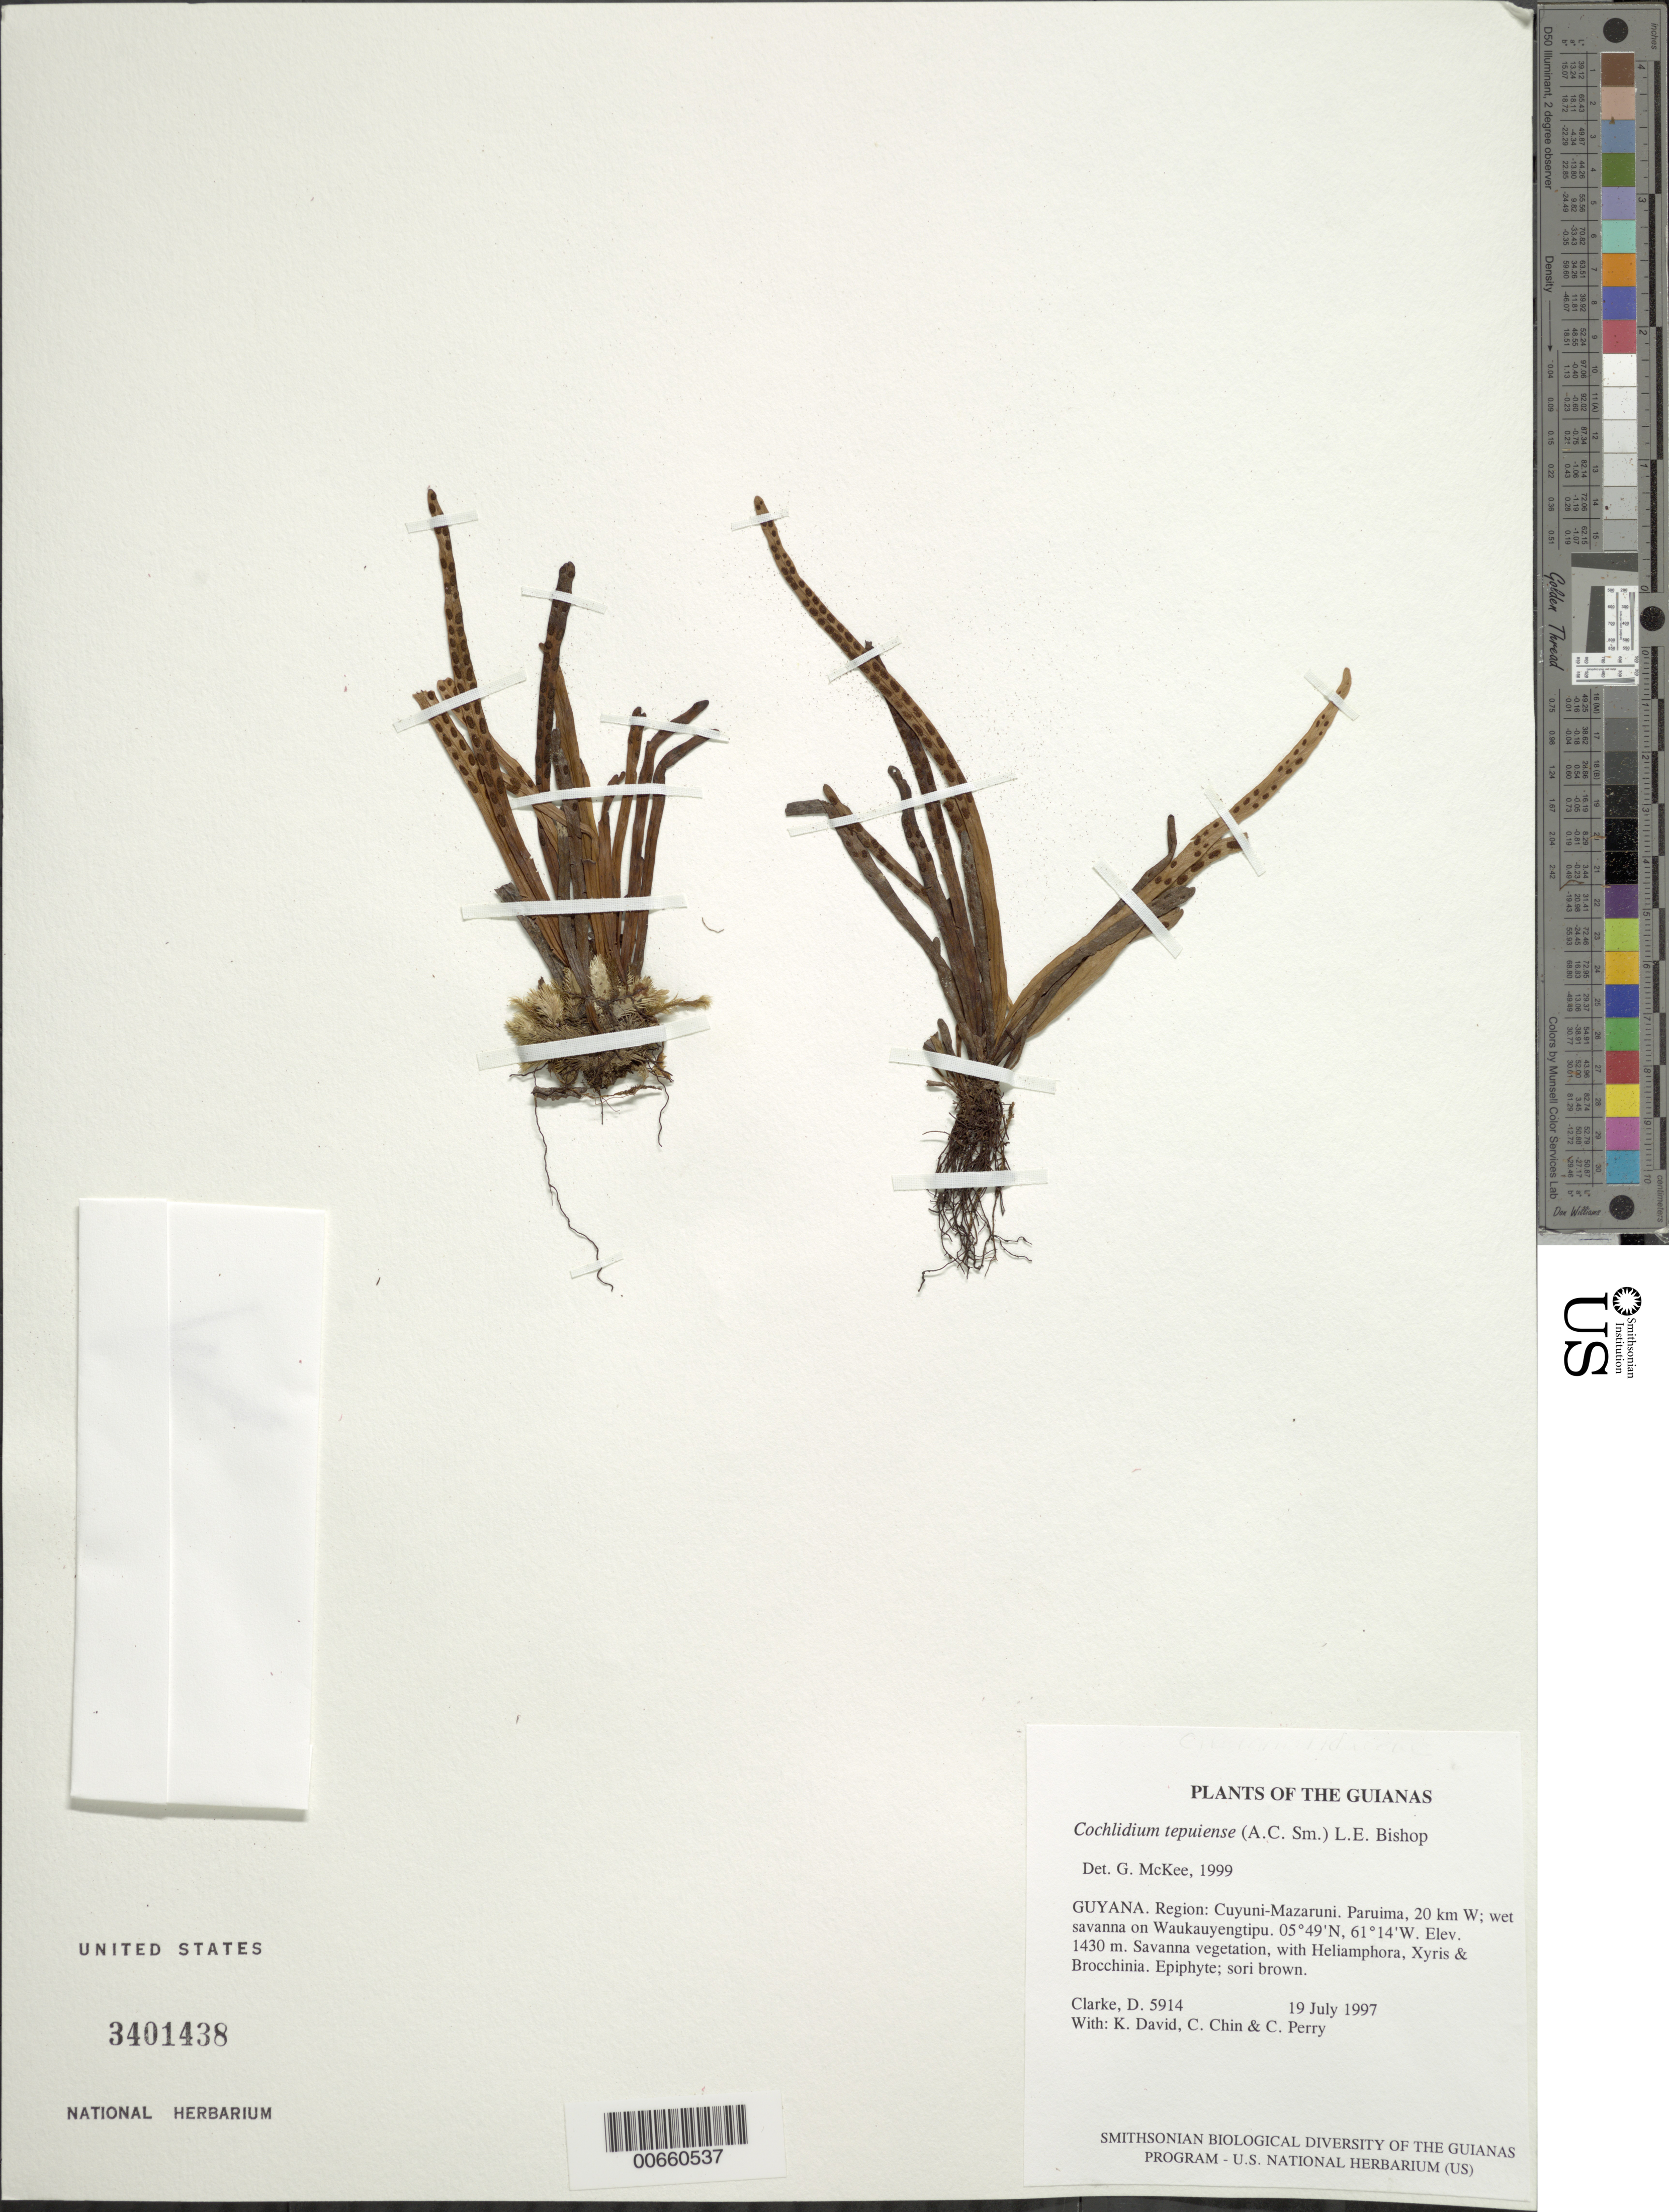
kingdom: Plantae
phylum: Tracheophyta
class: Polypodiopsida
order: Polypodiales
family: Polypodiaceae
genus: Cochlidium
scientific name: Cochlidium tepuiense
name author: (A.C. Sm.) L.E. Bishop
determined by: McKee, G. S., (US), NMNH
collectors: H. D. Clarke, K. David, C. Chin & C. Perry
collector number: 5914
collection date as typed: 19 July 1997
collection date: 1997-07-19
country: Guyana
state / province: Cuyuni-Mazaruni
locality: Paruima, 20 km W; wet savanna on Waukauyengtipu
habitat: Savanna vegetation, with Heliamphora, Xyris & Brocchinia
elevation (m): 1430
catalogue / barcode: US 3401438